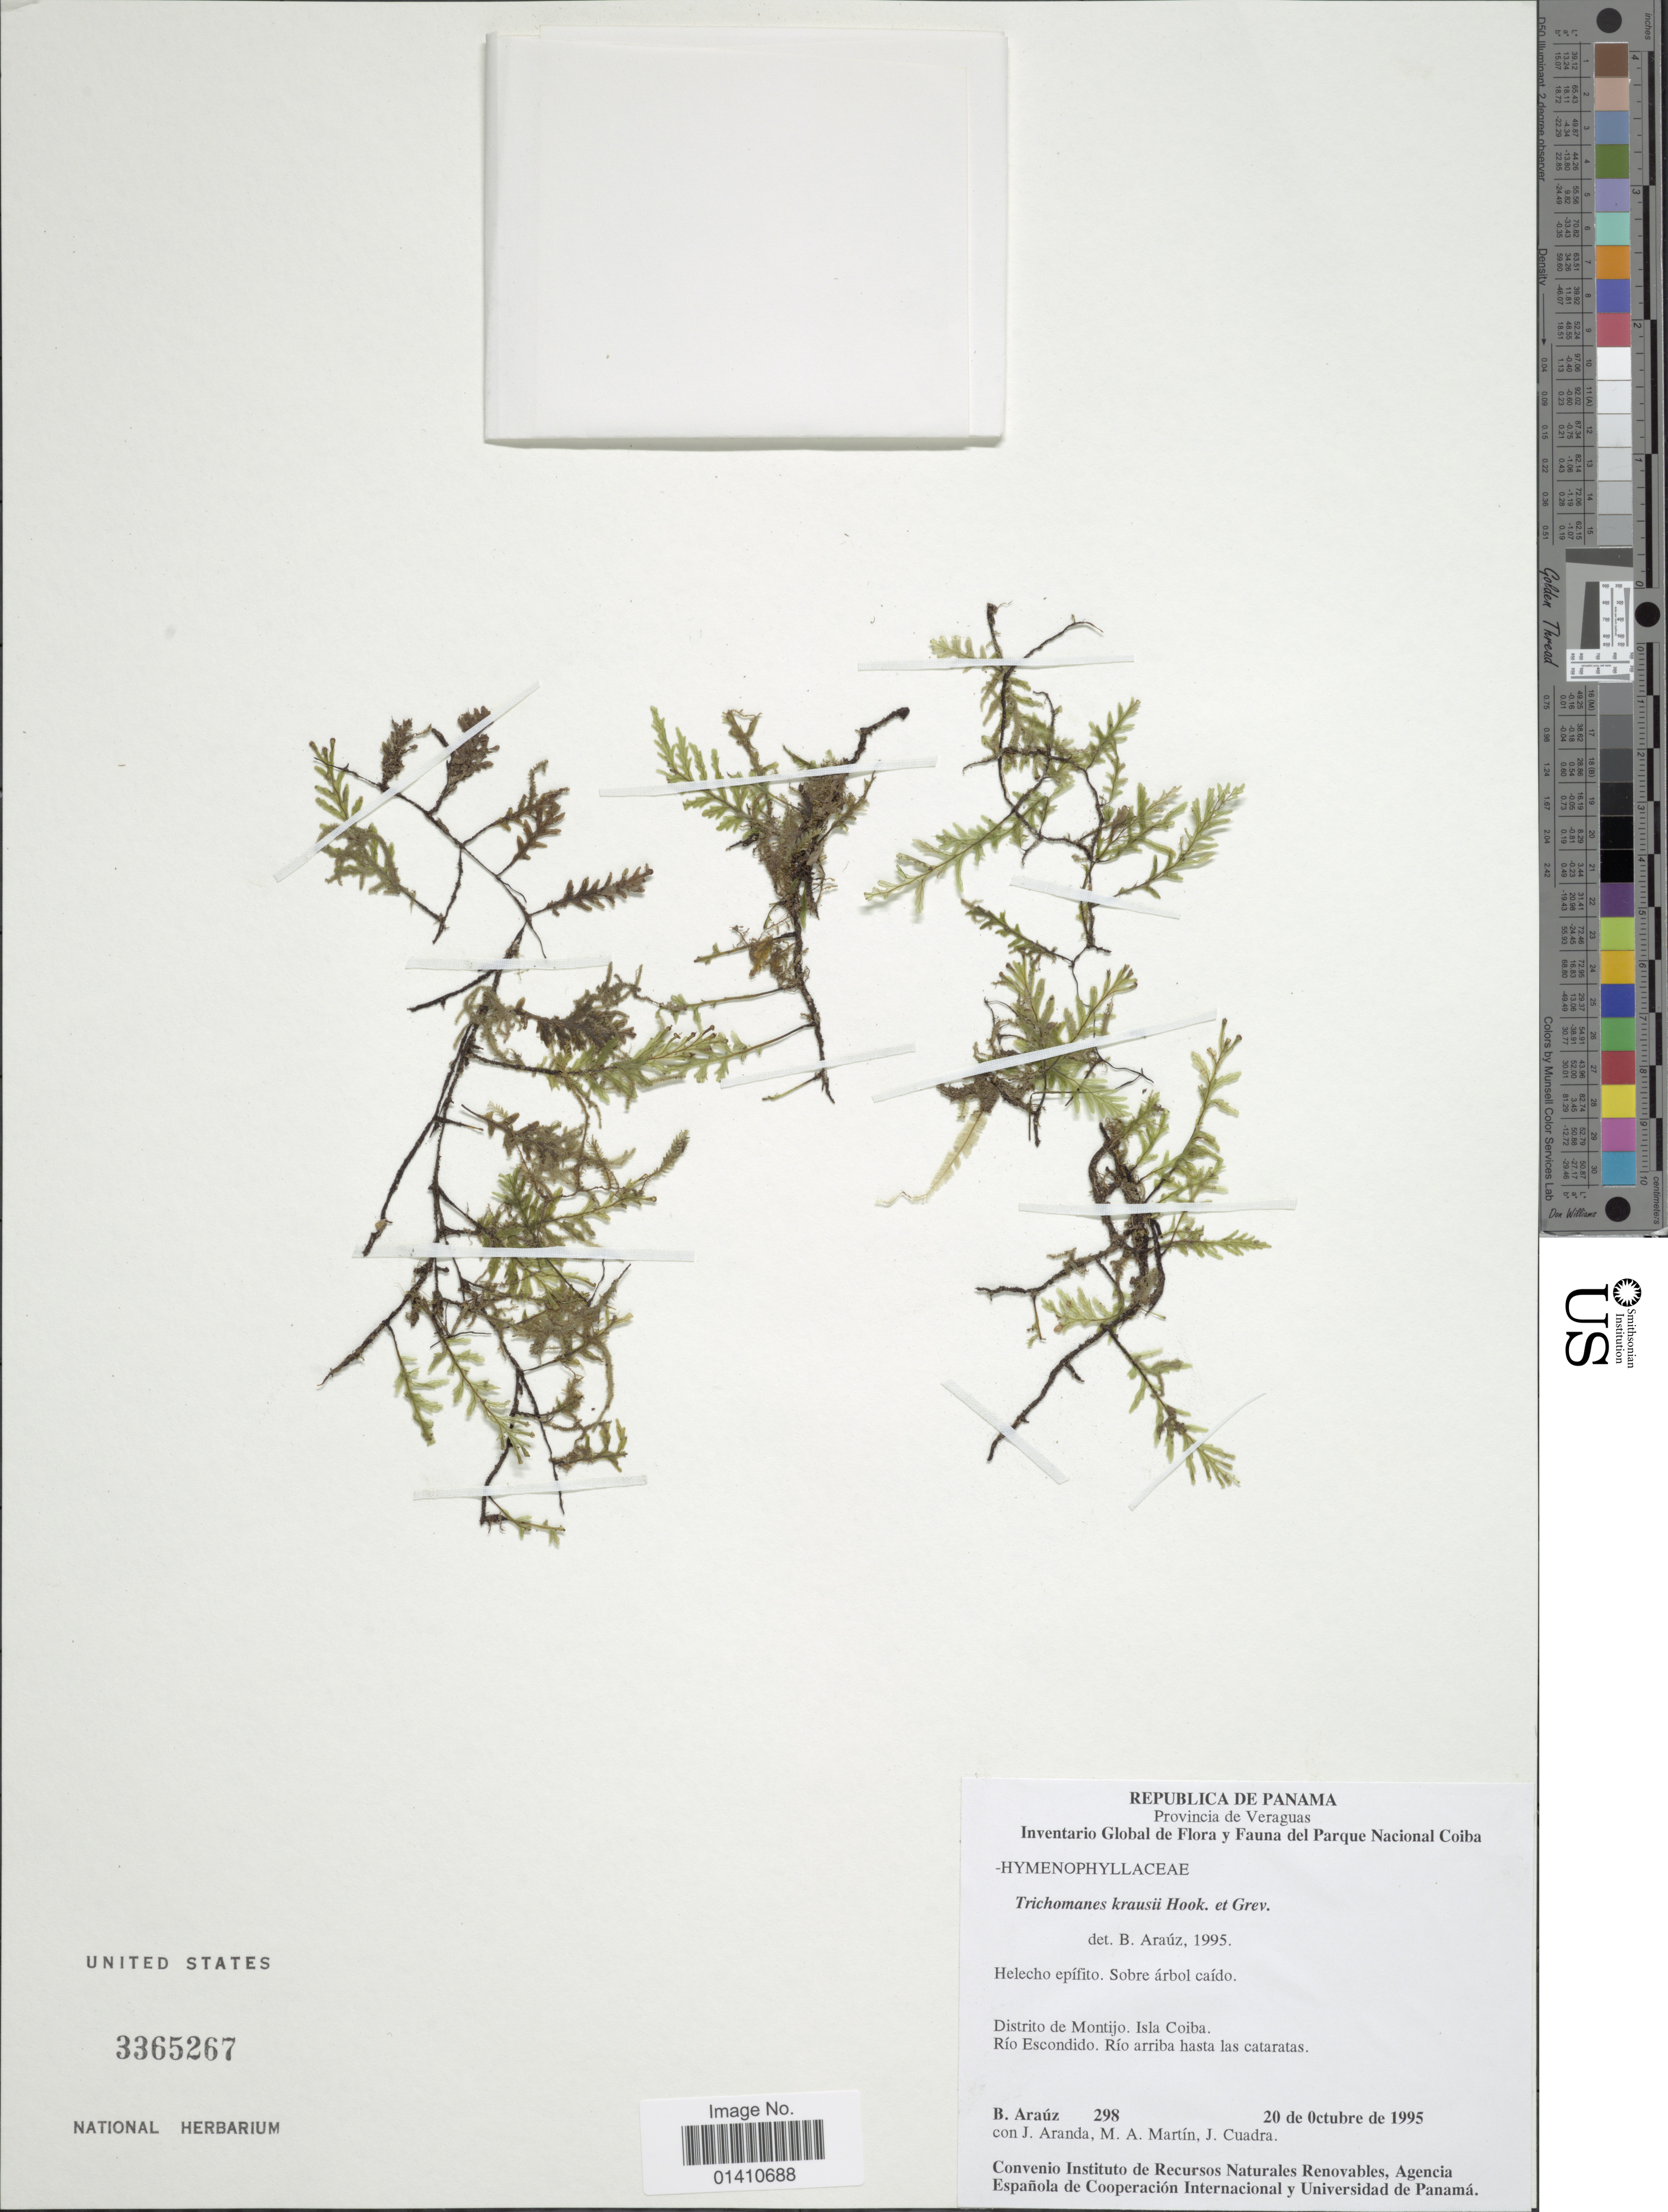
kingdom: Plantae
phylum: Tracheophyta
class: Polypodiopsida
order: Hymenophyllales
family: Hymenophyllaceae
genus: Didymoglossum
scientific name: Didymoglossum kraussii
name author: (Hook. & Grev.) C. Presl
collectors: B. Araúz, J. Aranda, M. A. Martin & J. Cuadra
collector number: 298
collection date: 1995-10-20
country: Panama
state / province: Veraguas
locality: Distrito de Montijo. Isla Coiba. Rio Escondido, Rio arriba hasta las catartas. Helecho epifito. Sobre arbol caido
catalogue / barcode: US 3365268